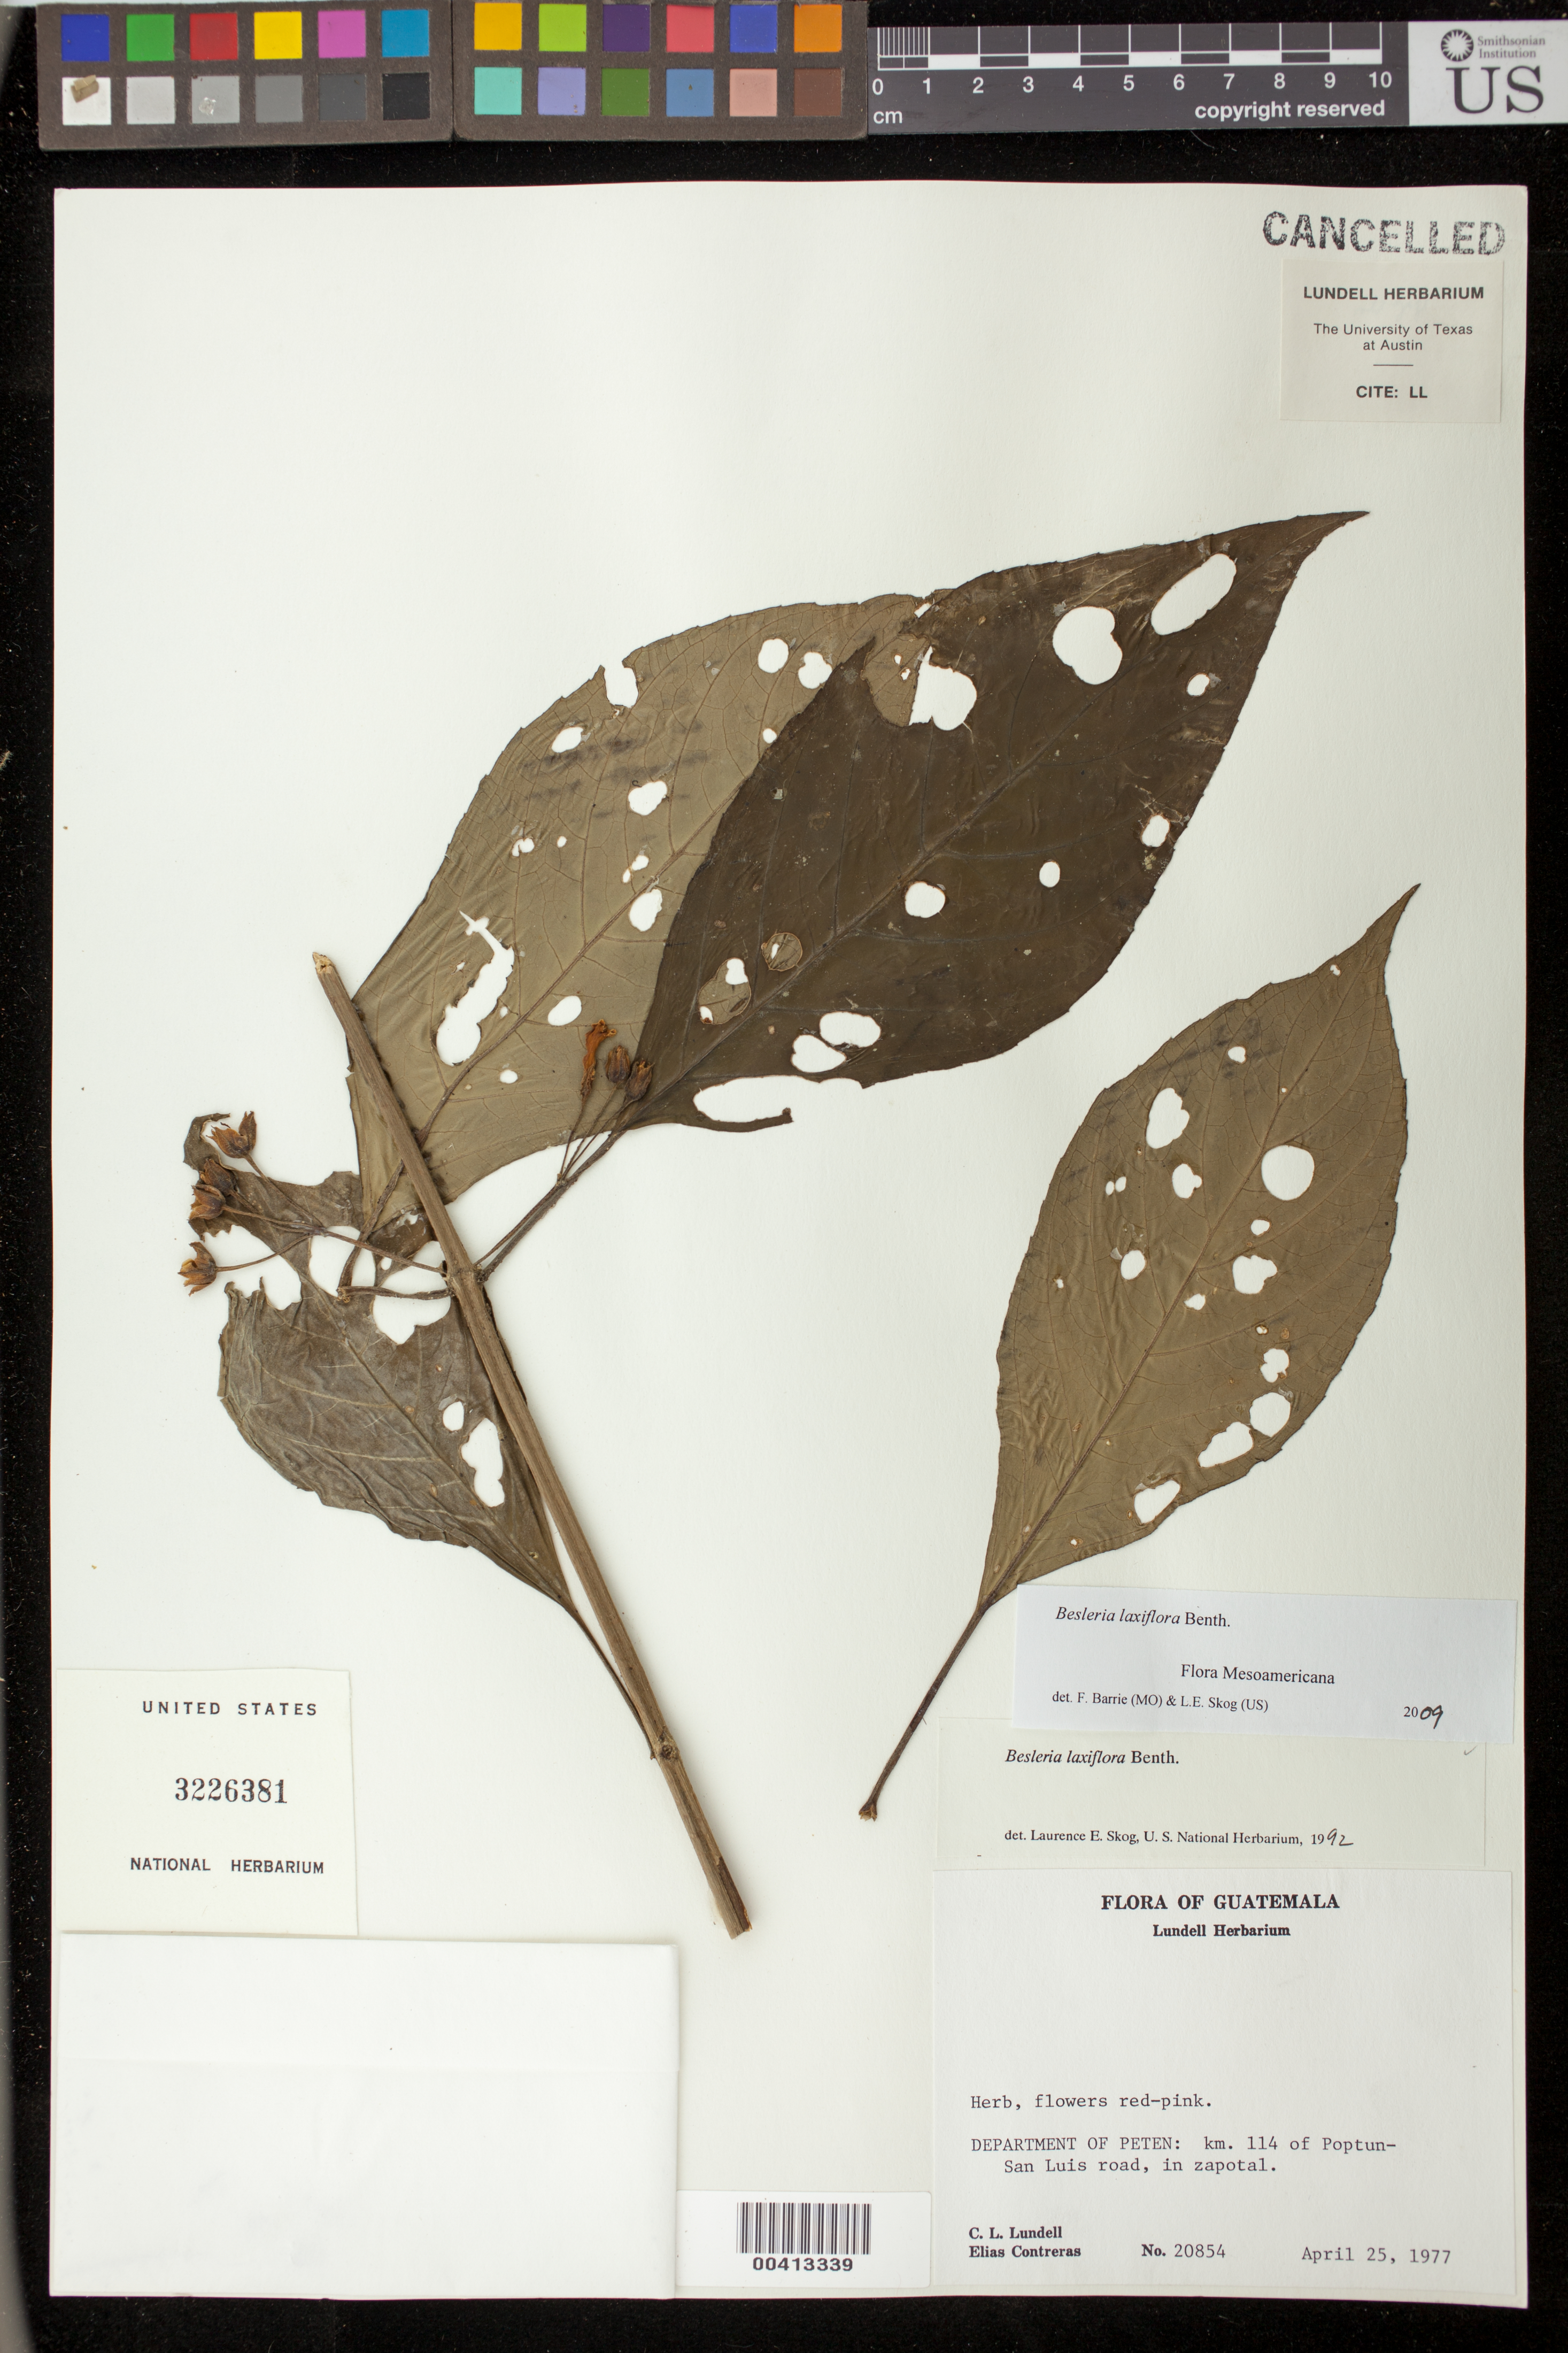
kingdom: Plantae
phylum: Tracheophyta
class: Magnoliopsida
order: Lamiales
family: Gesneriaceae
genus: Besleria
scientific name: Besleria laxiflora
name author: Benth.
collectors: C. L. Lundell & E. Contreras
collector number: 20854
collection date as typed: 25 Apr 1977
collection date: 1977-04-25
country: Guatemala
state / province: El Petén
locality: Poptun San Luis road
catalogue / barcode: US 3226381